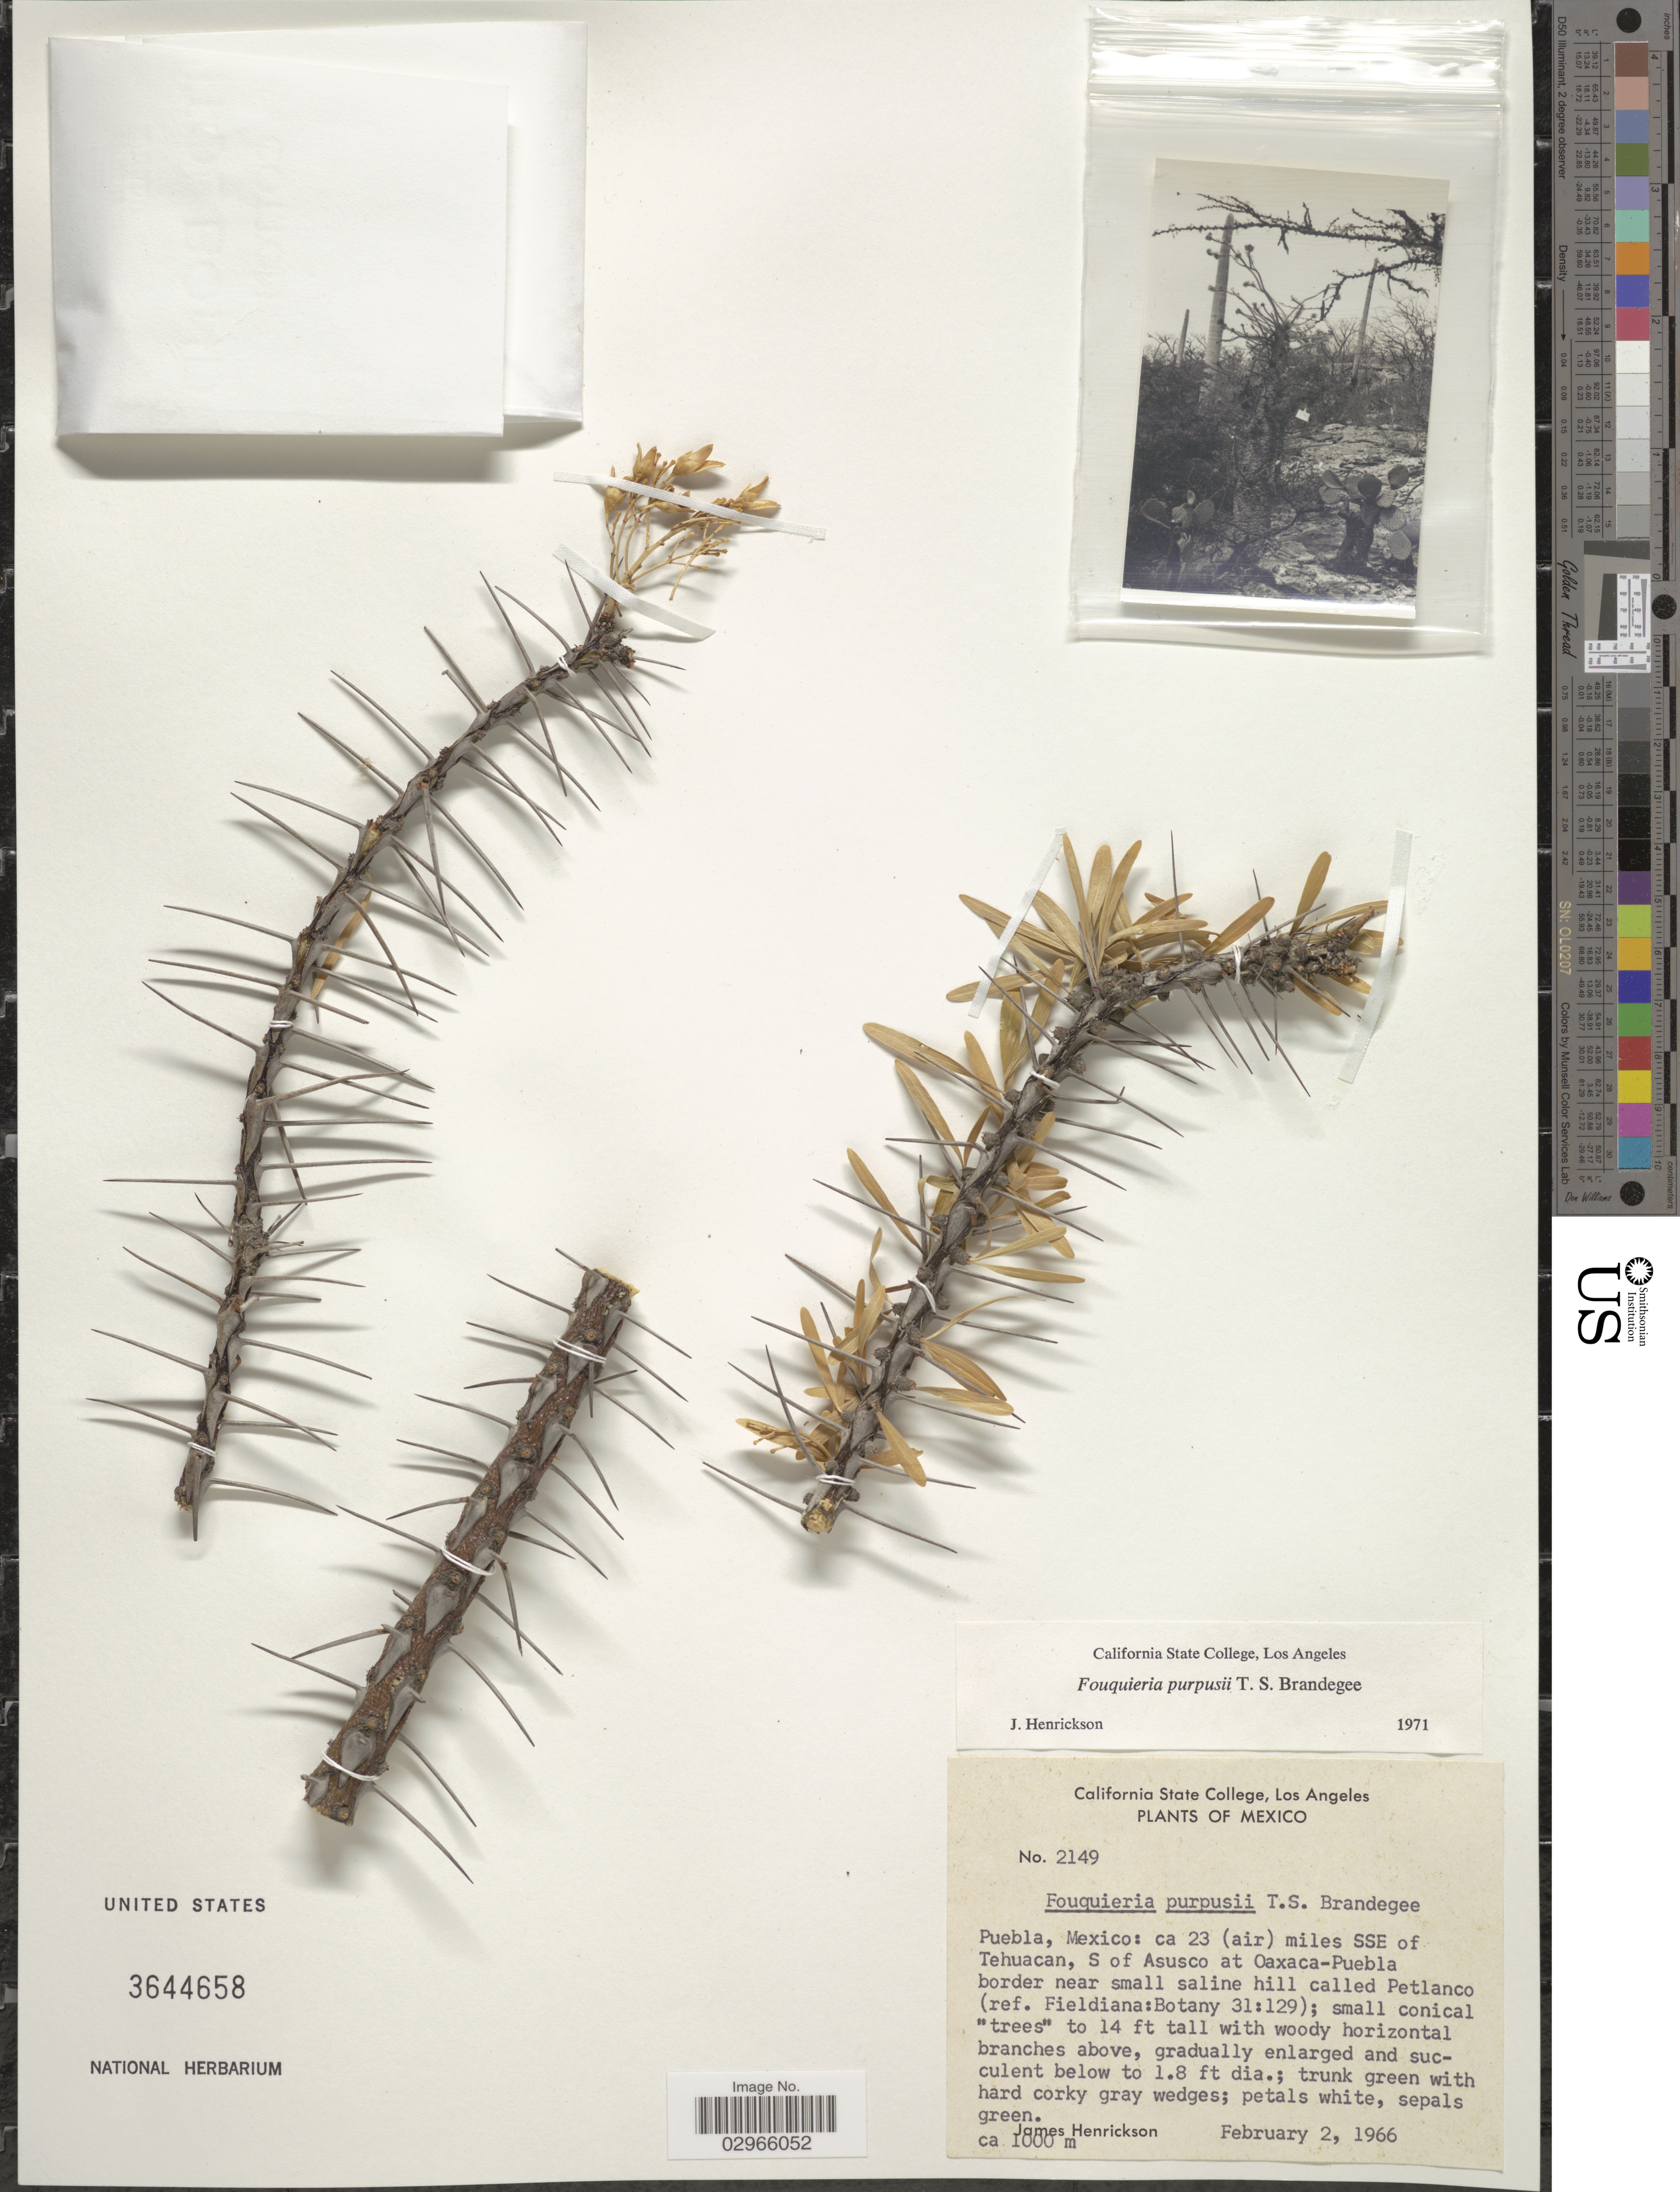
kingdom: Plantae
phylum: Tracheophyta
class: Magnoliopsida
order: Ericales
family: Fouquieriaceae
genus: Fouquieria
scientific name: Fouquieria purpusii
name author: Brandegee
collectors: J. Henrickson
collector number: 2149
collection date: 1966-02-02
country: Mexico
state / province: Puebla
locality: Ca 23 (air) miles SSE of Tehuacan, S. of Asusco at Oaxaca-Puebla border near small saline hill called Petlanco.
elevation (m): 1000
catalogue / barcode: US 3644658